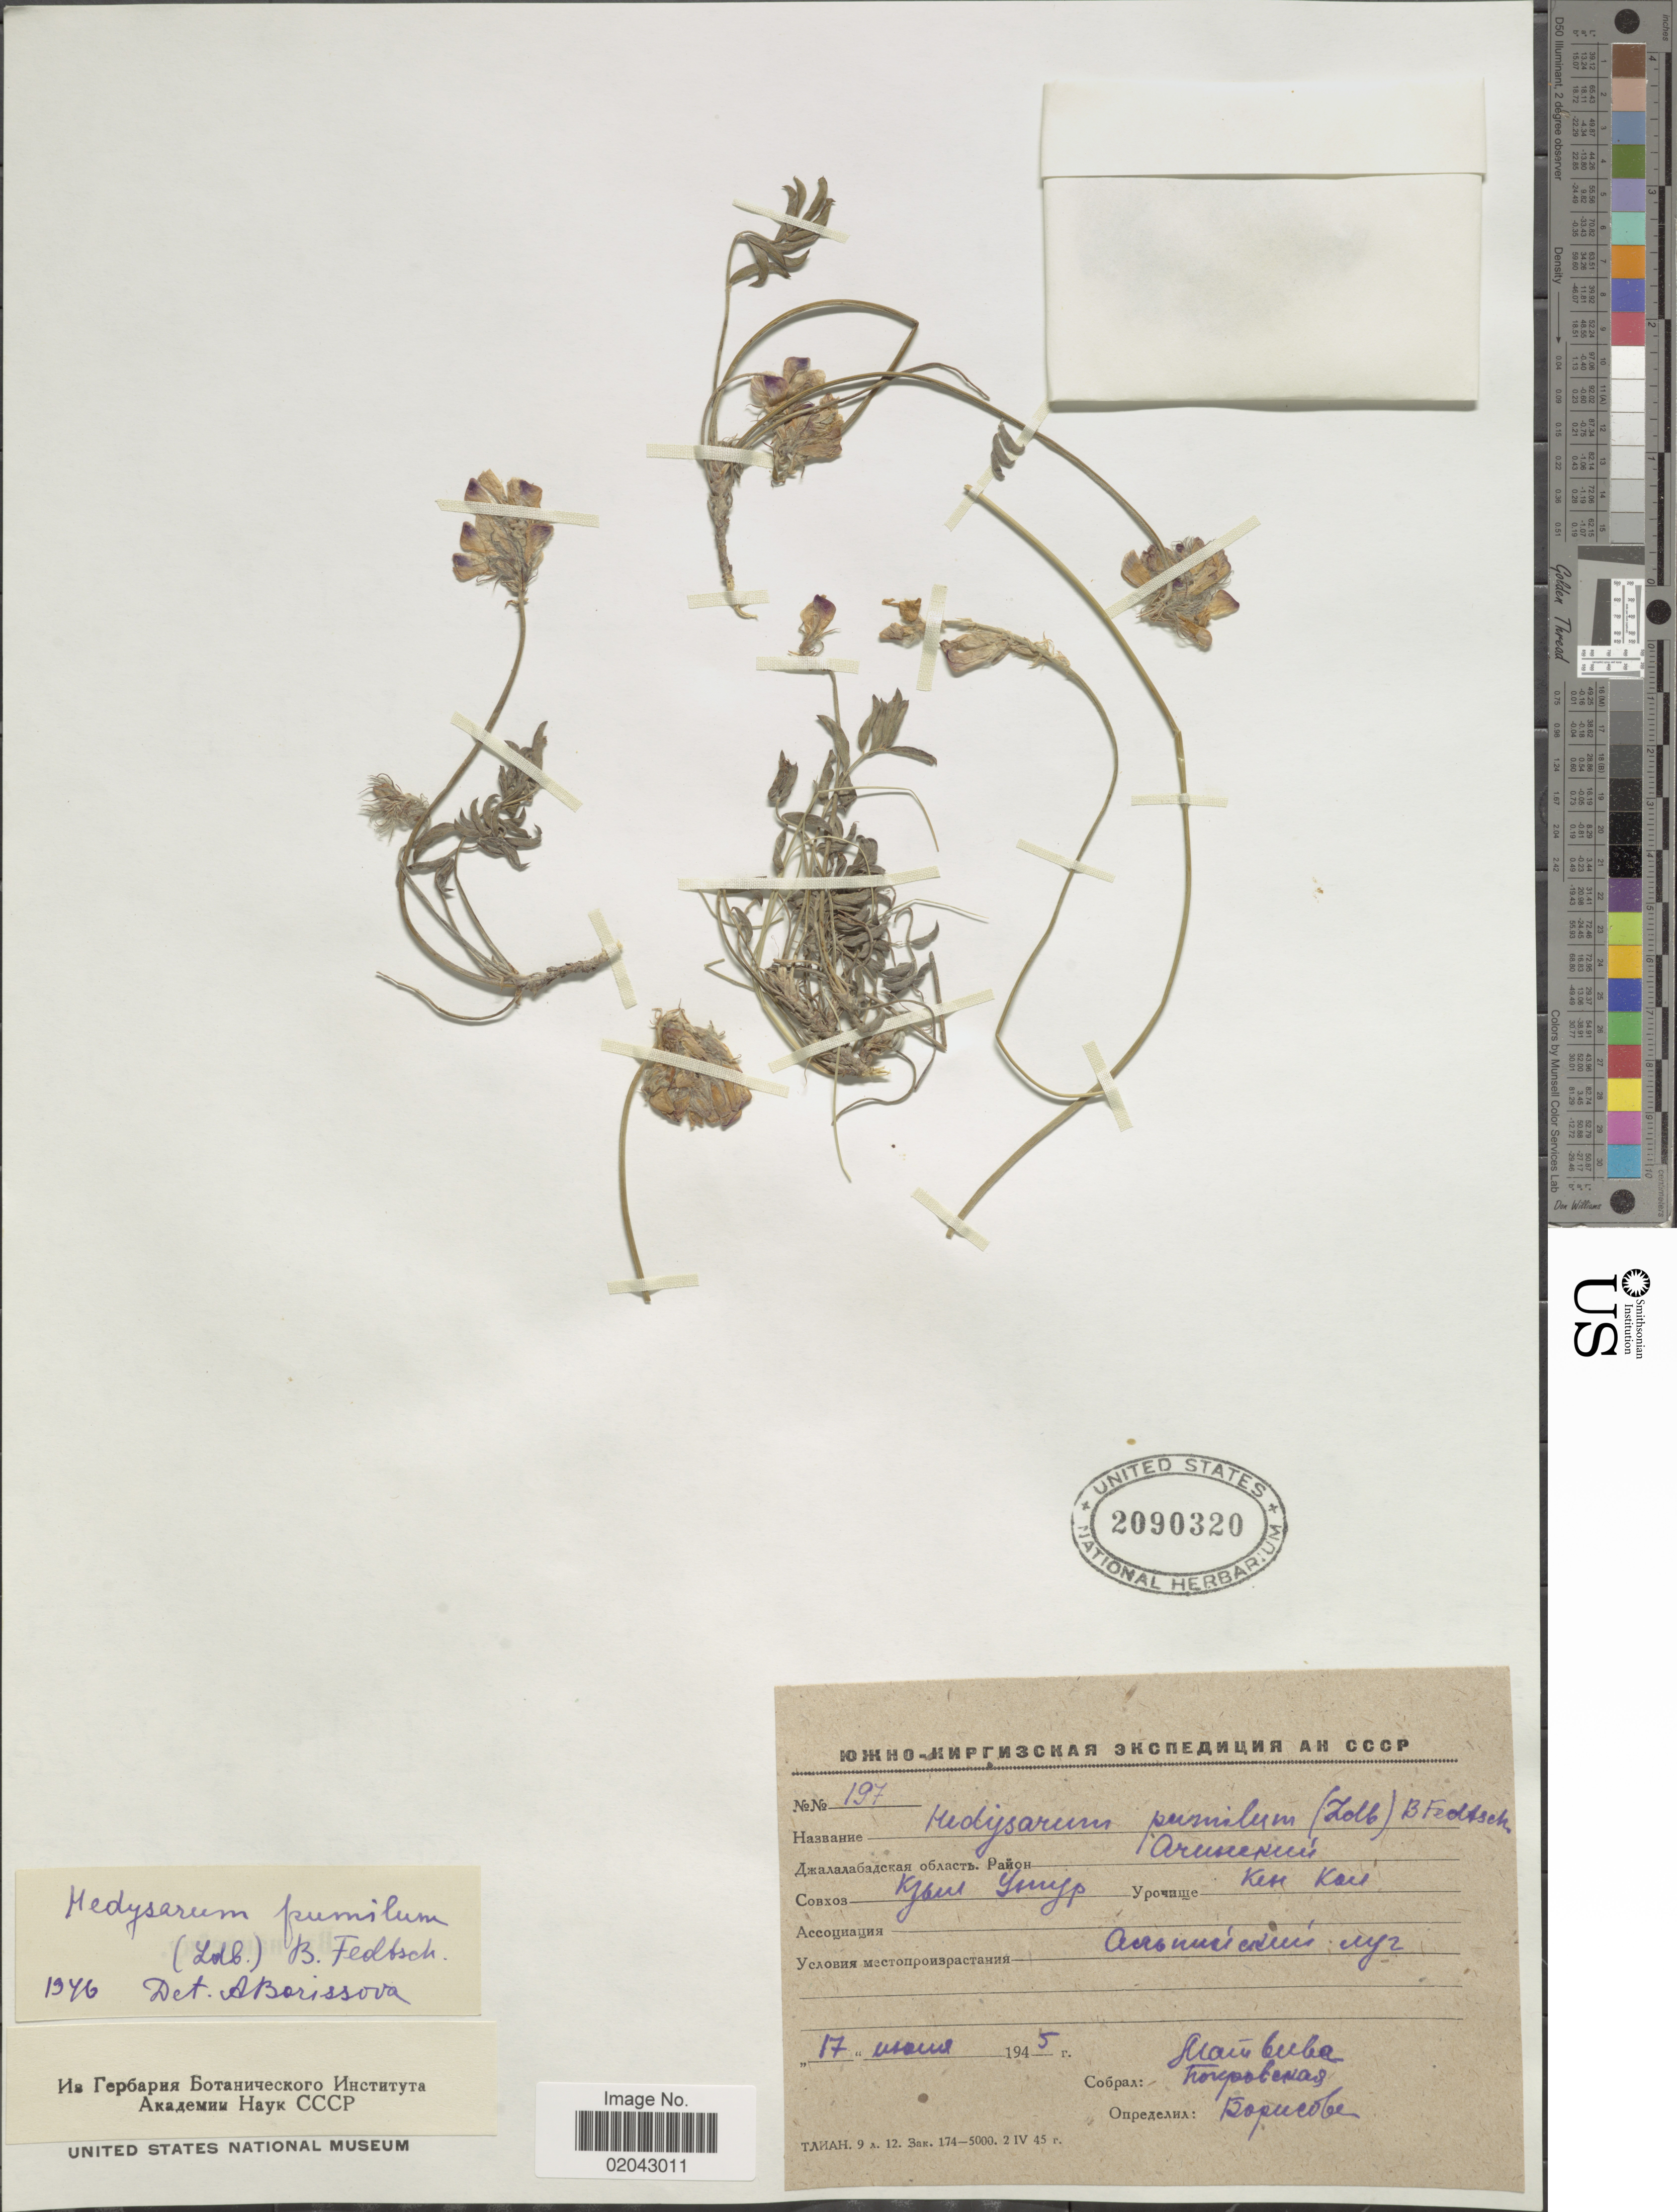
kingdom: Plantae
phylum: Tracheophyta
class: Magnoliopsida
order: Fabales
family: Fabaceae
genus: Hedysarum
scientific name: Hedysarum pumilum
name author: (Ledeb.) B. Fedtsch.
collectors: E. Matveeva & Pokrovskaya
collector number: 197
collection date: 1945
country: Kyrgyzstan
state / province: Jalal-Abad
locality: Pereval Ken- Kel'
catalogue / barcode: US 2090320